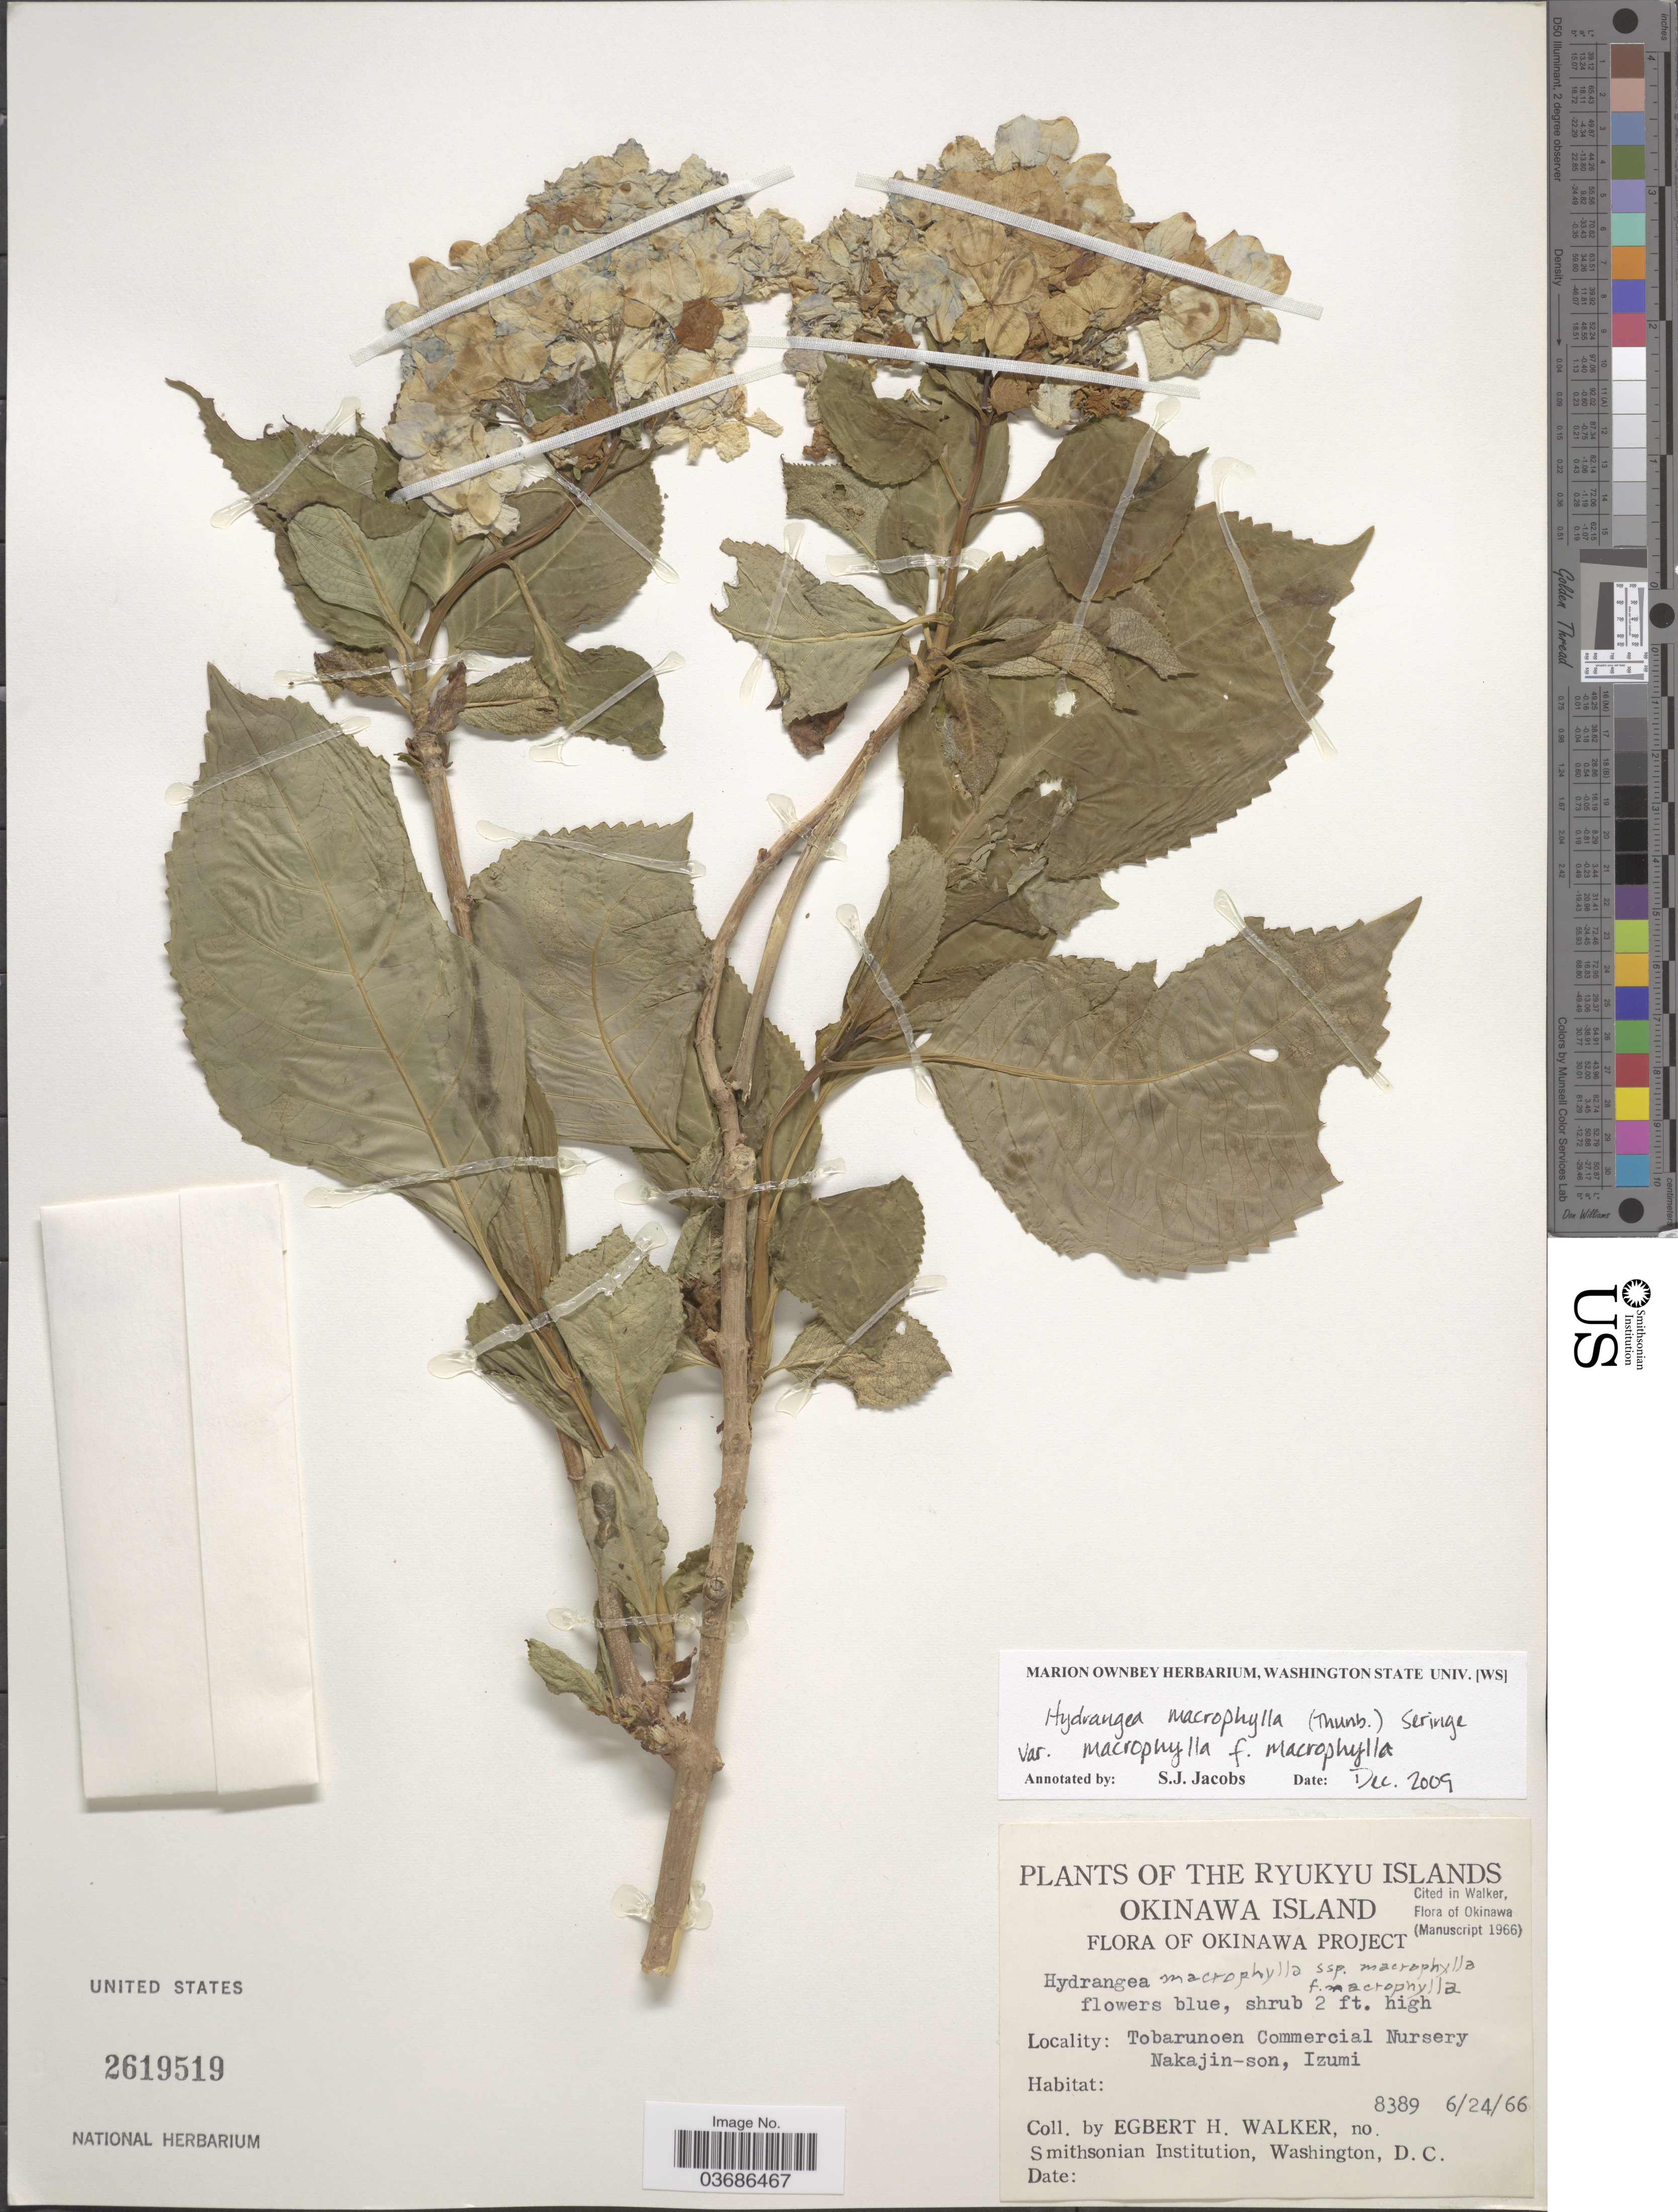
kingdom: Plantae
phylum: Tracheophyta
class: Magnoliopsida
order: Cornales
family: Hydrangeaceae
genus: Hydrangea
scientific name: Hydrangea macrophylla subsp. macrophylla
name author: (Thunb.) Ser.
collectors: E. H. Walker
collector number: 8389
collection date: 1966-06-24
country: Japan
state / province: Okinawa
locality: The Ryukyu Islands. Okinawa Island. Okinawa Project. Tobarunoen Commercial Nursery Nakajin-son, Izumi.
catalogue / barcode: US 2619519